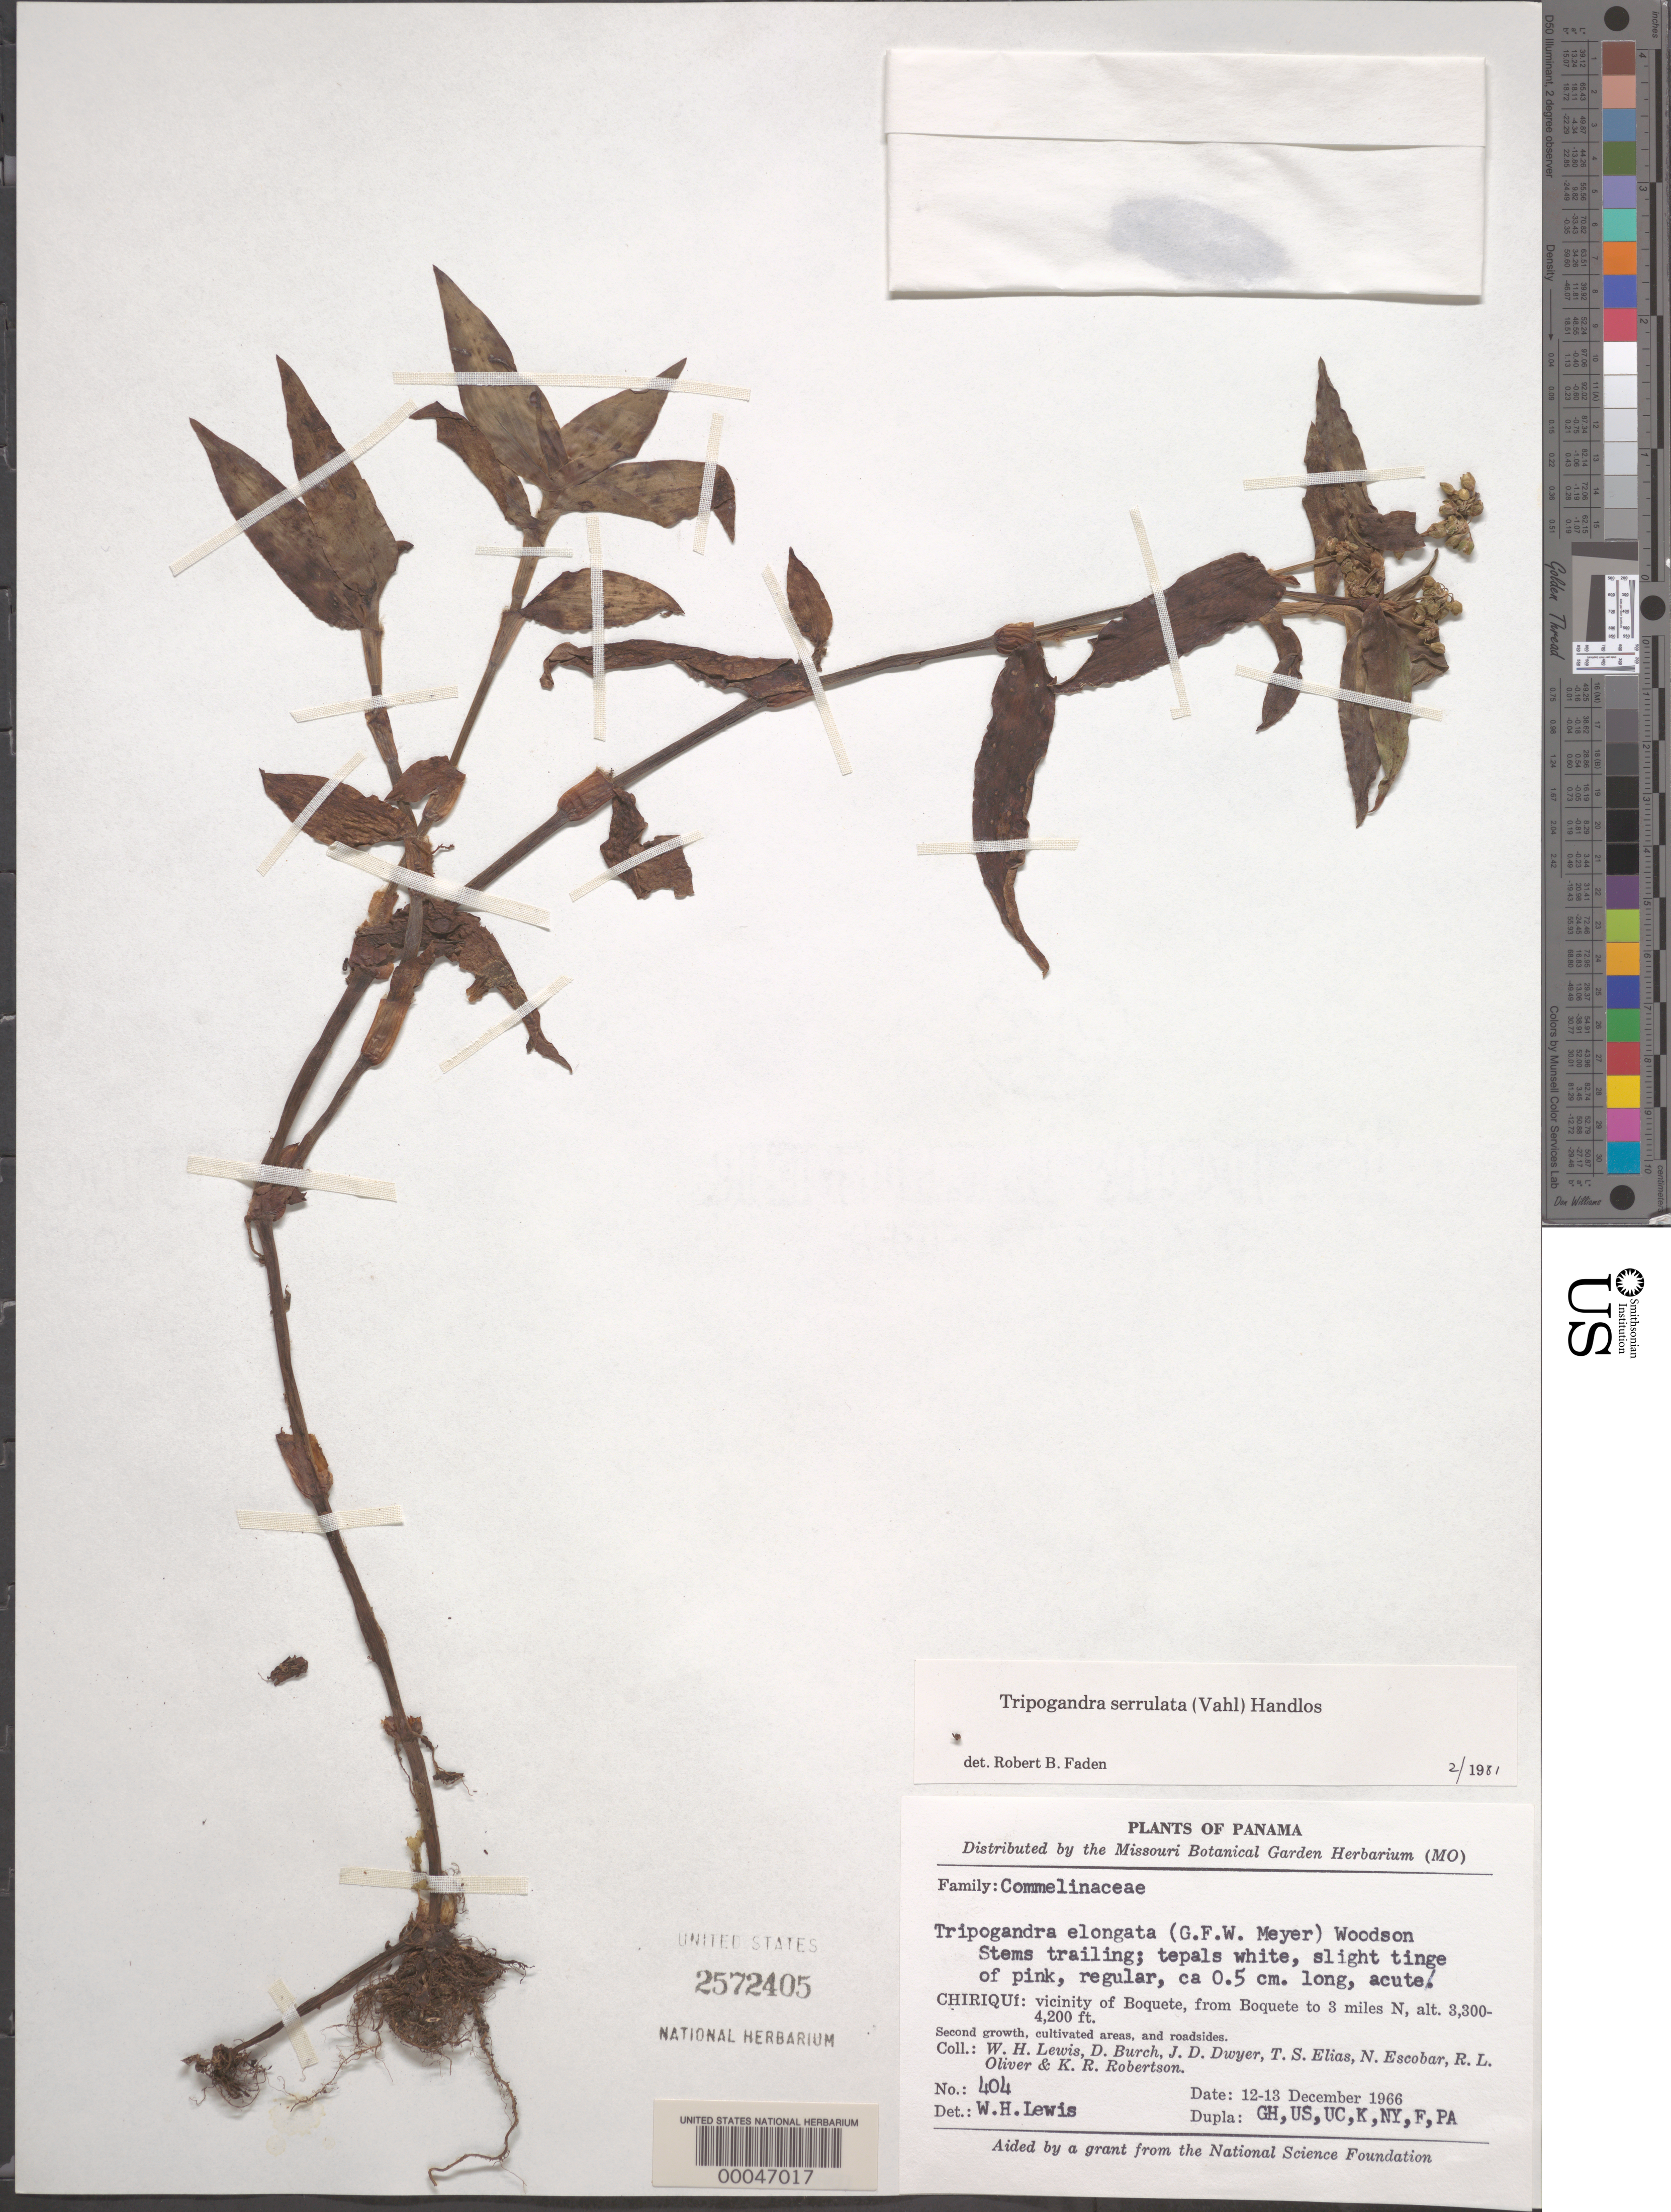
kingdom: Plantae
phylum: Tracheophyta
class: Liliopsida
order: Commelinales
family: Commelinaceae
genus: Tripogandra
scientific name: Tripogandra serrulata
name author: (Vahl) Handlos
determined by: Faden, Robert B., (US), Smithsonian Institution - National Museum of Natural History (UNITED STATES)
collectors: W. H. Lewis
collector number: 404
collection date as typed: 12 Dec 1966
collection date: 1966-12-12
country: Panama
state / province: Chiriquí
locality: Near Boquete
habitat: Secondary growth, roadside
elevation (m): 1007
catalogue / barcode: US 2572405